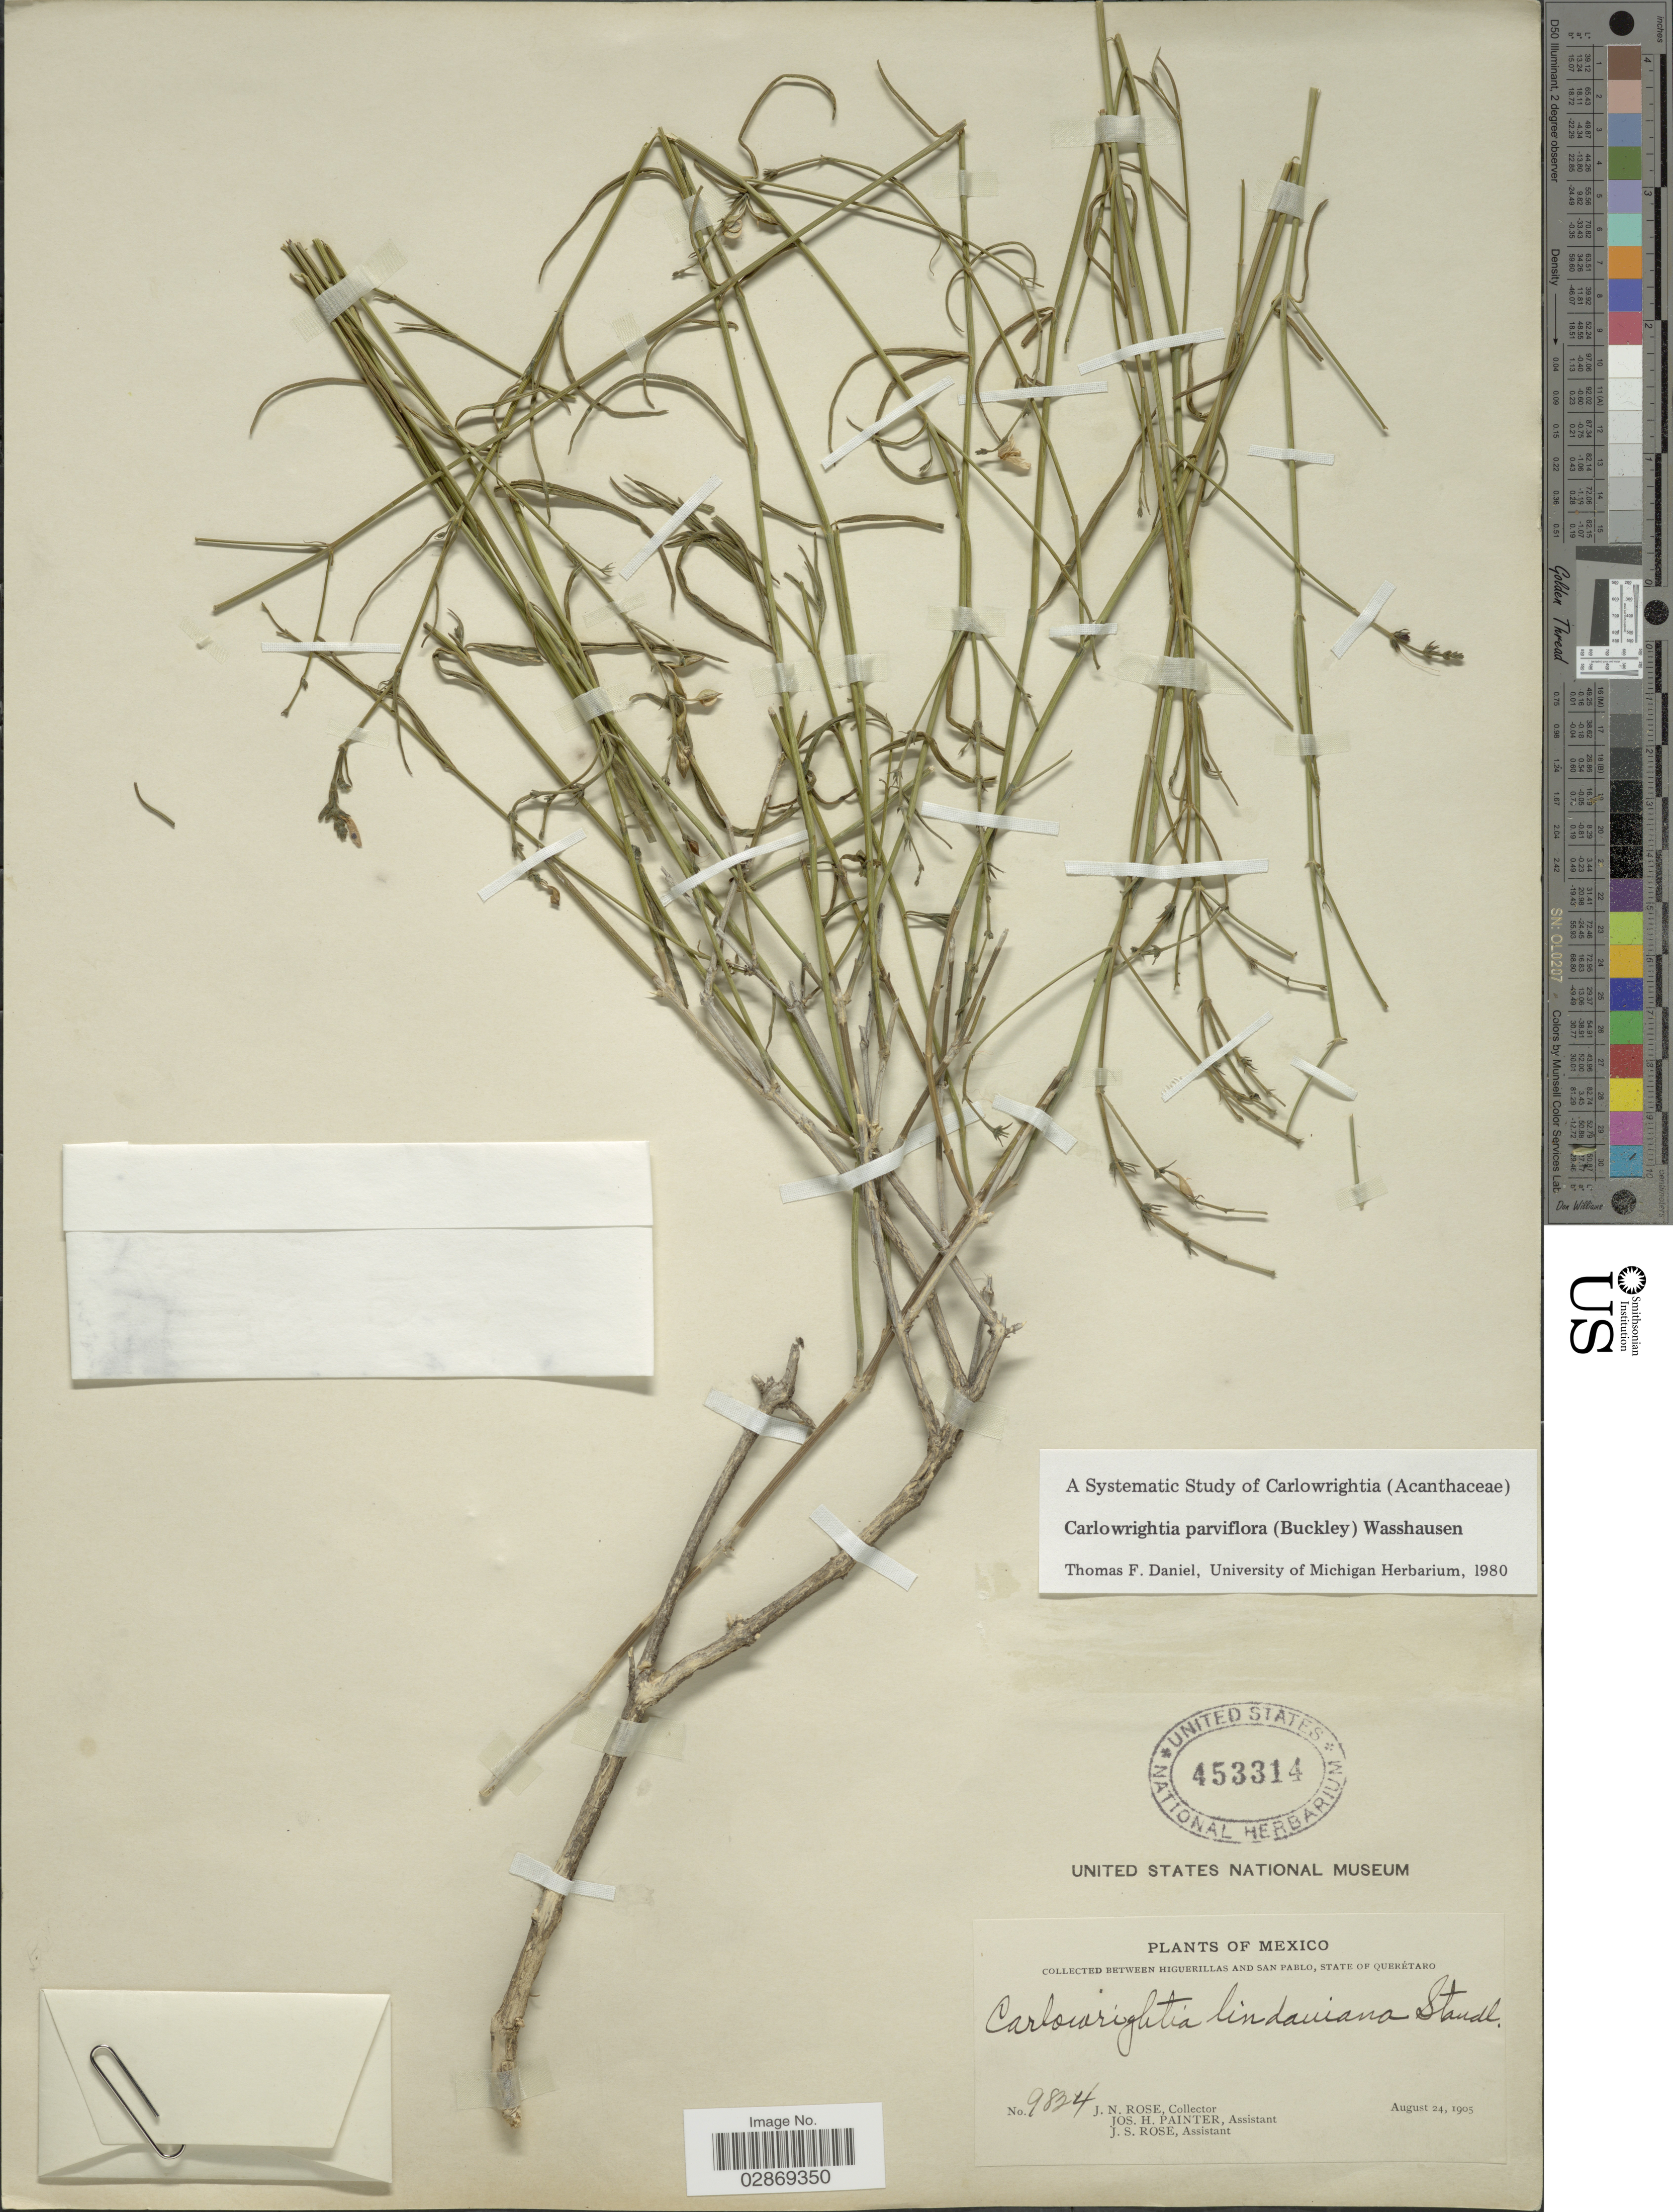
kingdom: Plantae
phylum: Tracheophyta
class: Magnoliopsida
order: Lamiales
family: Acanthaceae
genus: Carlowrightia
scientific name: Carlowrightia parviflora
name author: (Buckley) Wassh.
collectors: J. N. Rose, J. H. Painter & J. S. Rose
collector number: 9834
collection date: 1905-08-24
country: Mexico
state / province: Querétaro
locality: Between Higuerillas and San Pablo.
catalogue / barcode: US 453314